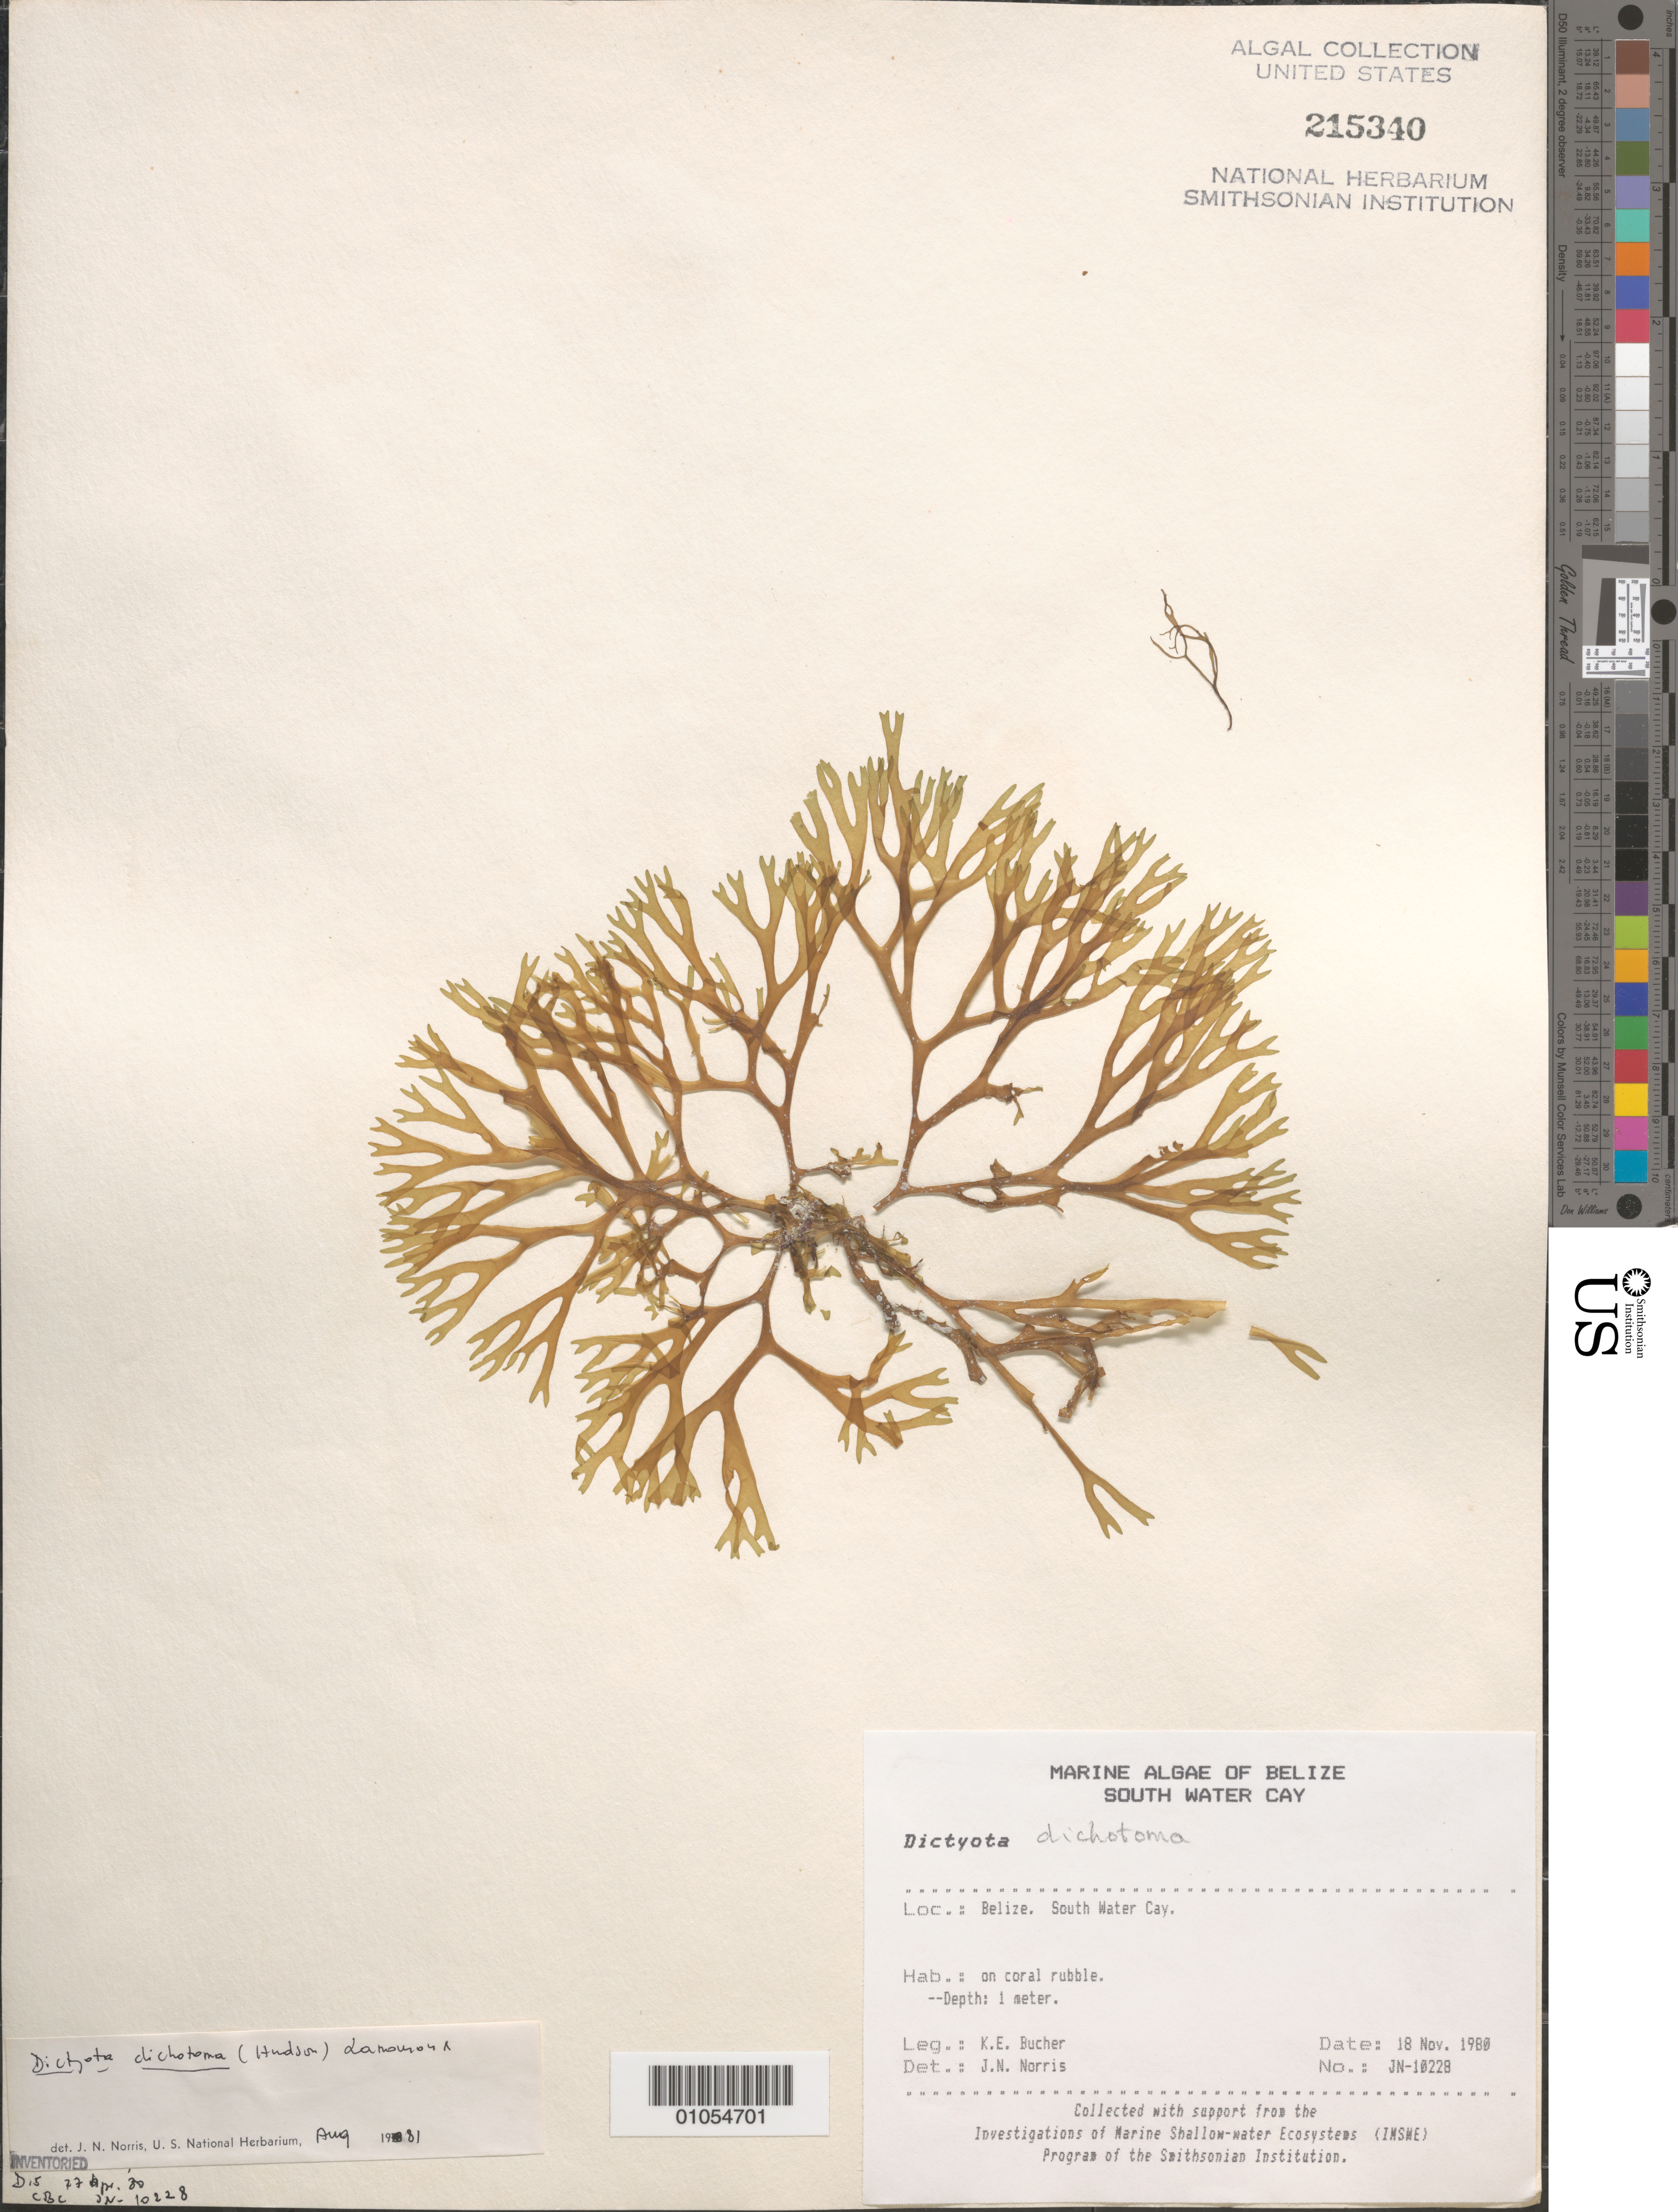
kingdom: Chromista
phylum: Ochrophyta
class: Phaeophyceae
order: Dictyotales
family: Dictyotaceae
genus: Dictyota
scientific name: Dictyota dichotoma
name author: (Huds.) J.V.Lamouroux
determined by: Norris, James N.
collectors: K. E. Bucher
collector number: JN-10228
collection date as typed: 18 Nov 1980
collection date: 1980-11-18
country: Belize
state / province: Stann Creek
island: South Water Cay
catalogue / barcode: US 215340